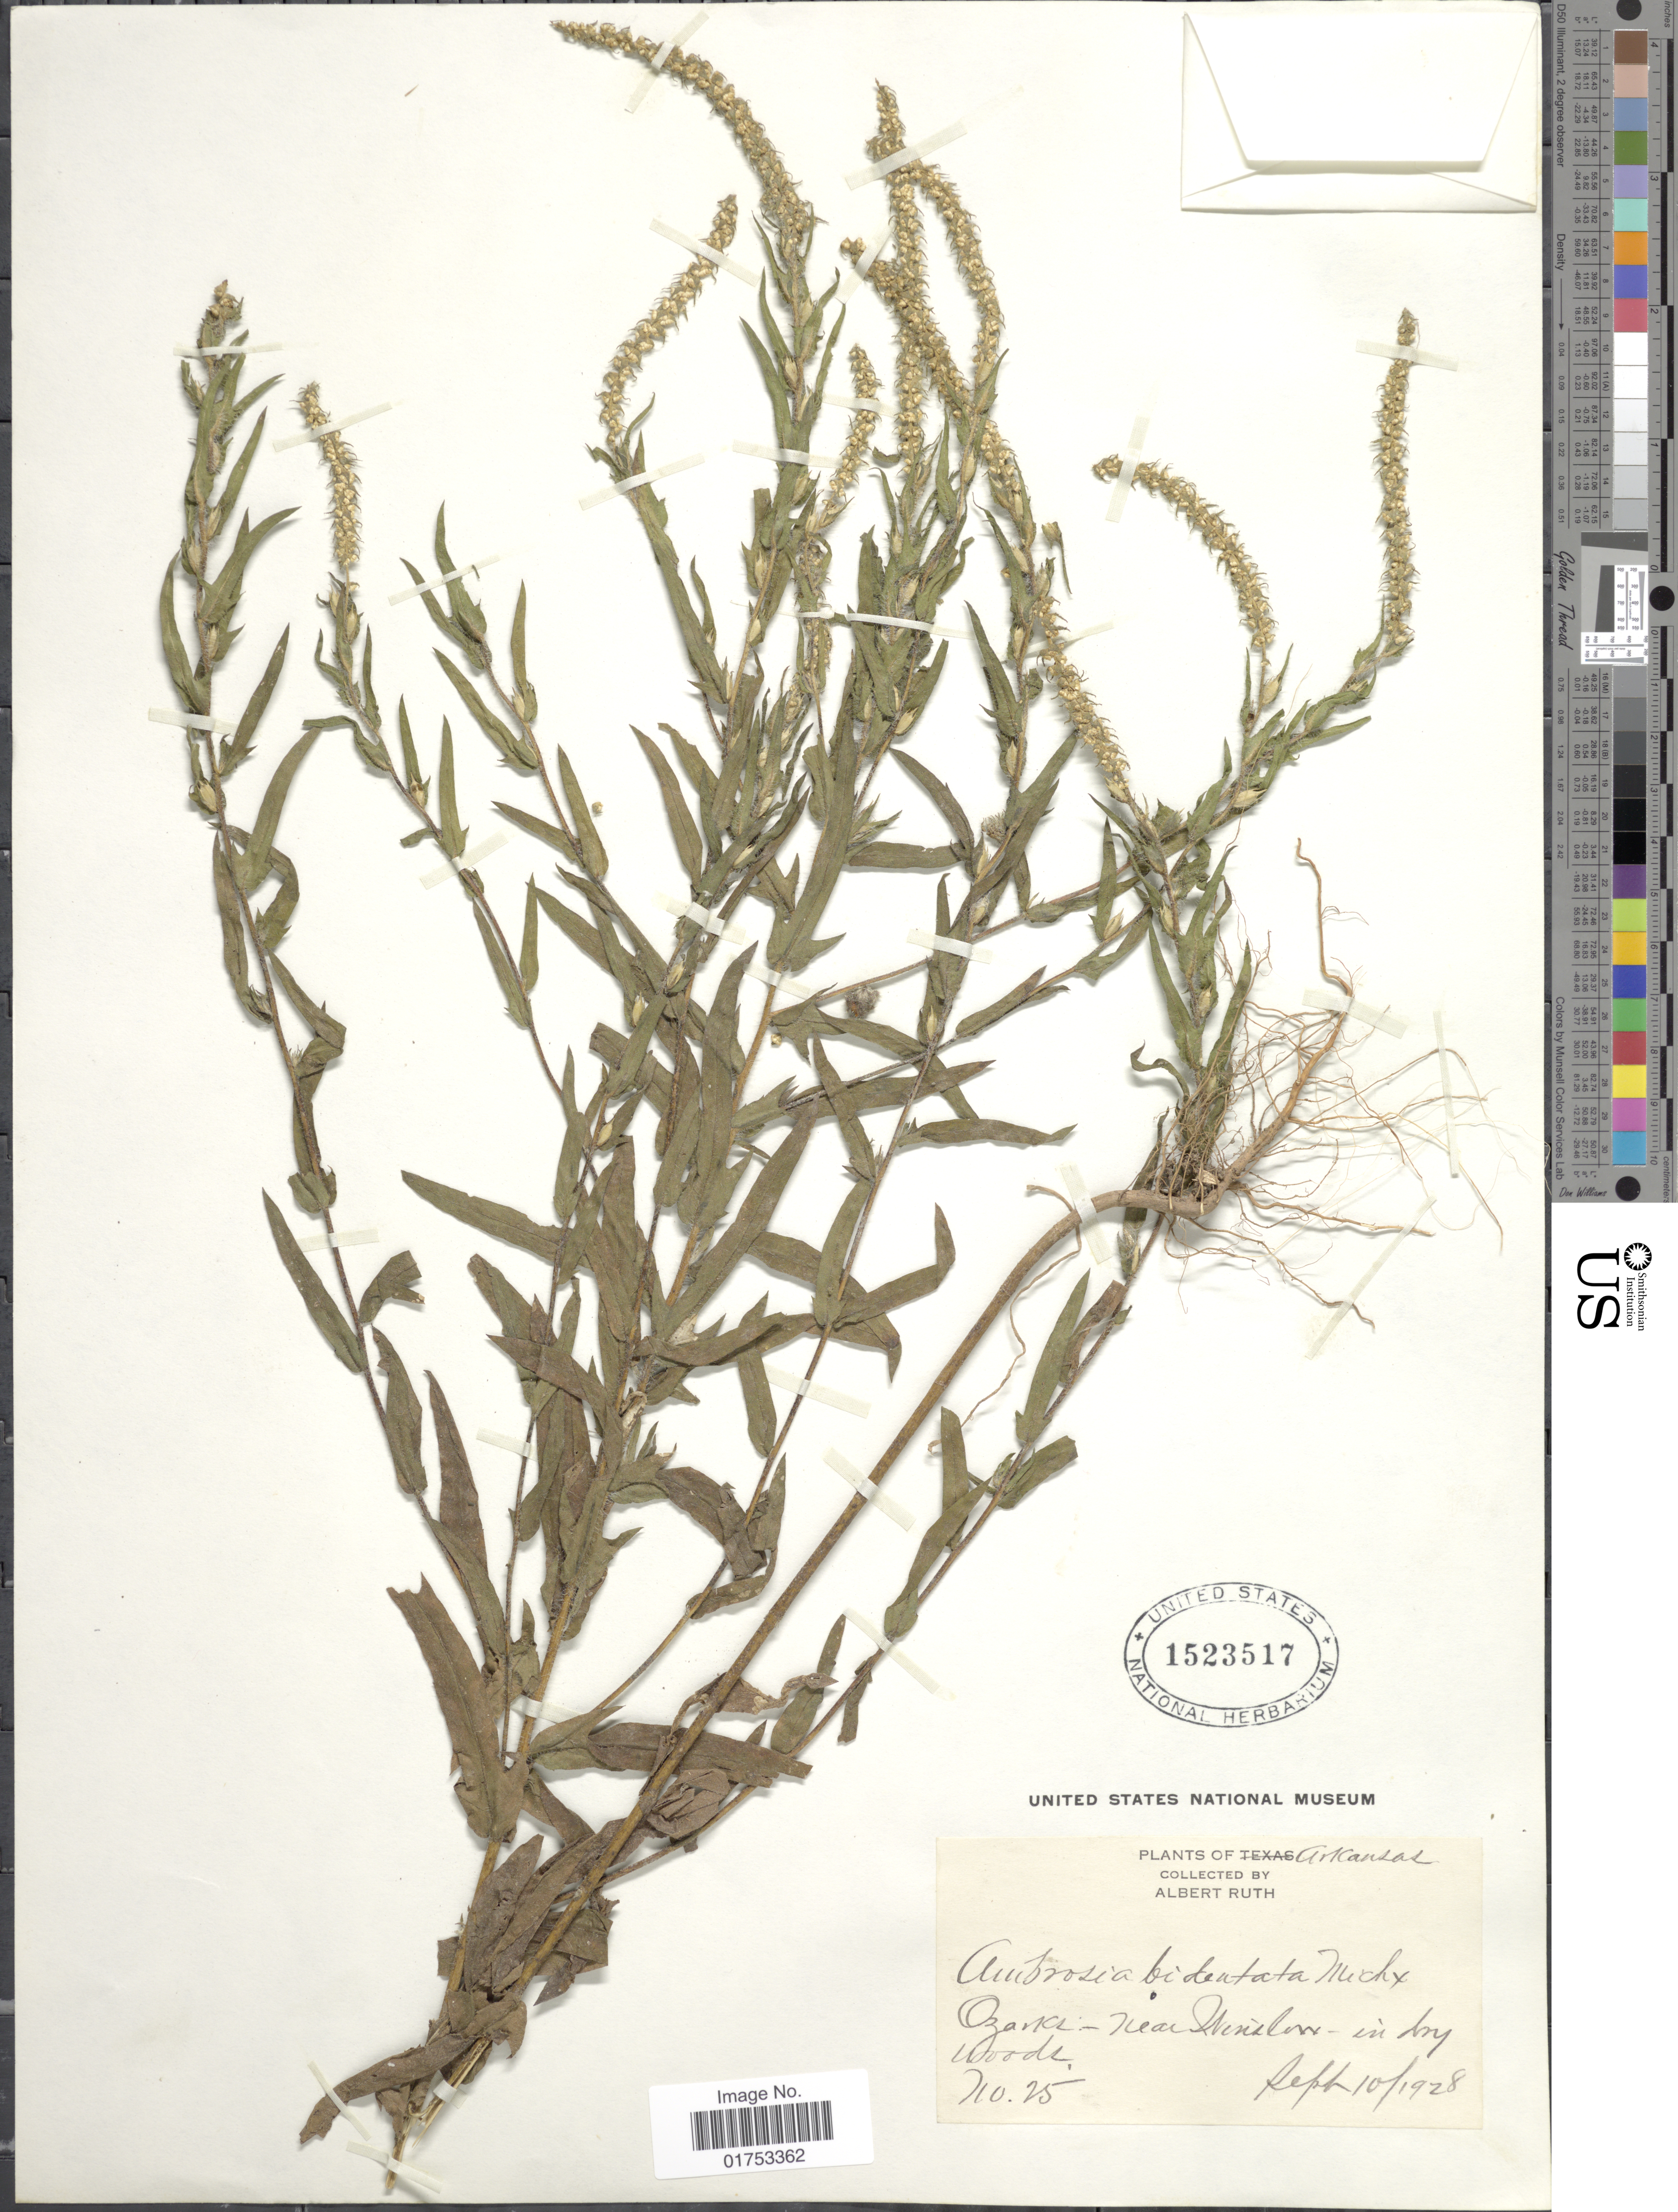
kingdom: Plantae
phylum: Tracheophyta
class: Magnoliopsida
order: Asterales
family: Asteraceae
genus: Ambrosia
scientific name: Ambrosia bidentata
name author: Michx.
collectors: A. Ruth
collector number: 25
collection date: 1928-09-10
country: United States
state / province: Arkansas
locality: Ozarks, near Wenslow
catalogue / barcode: US 1523517